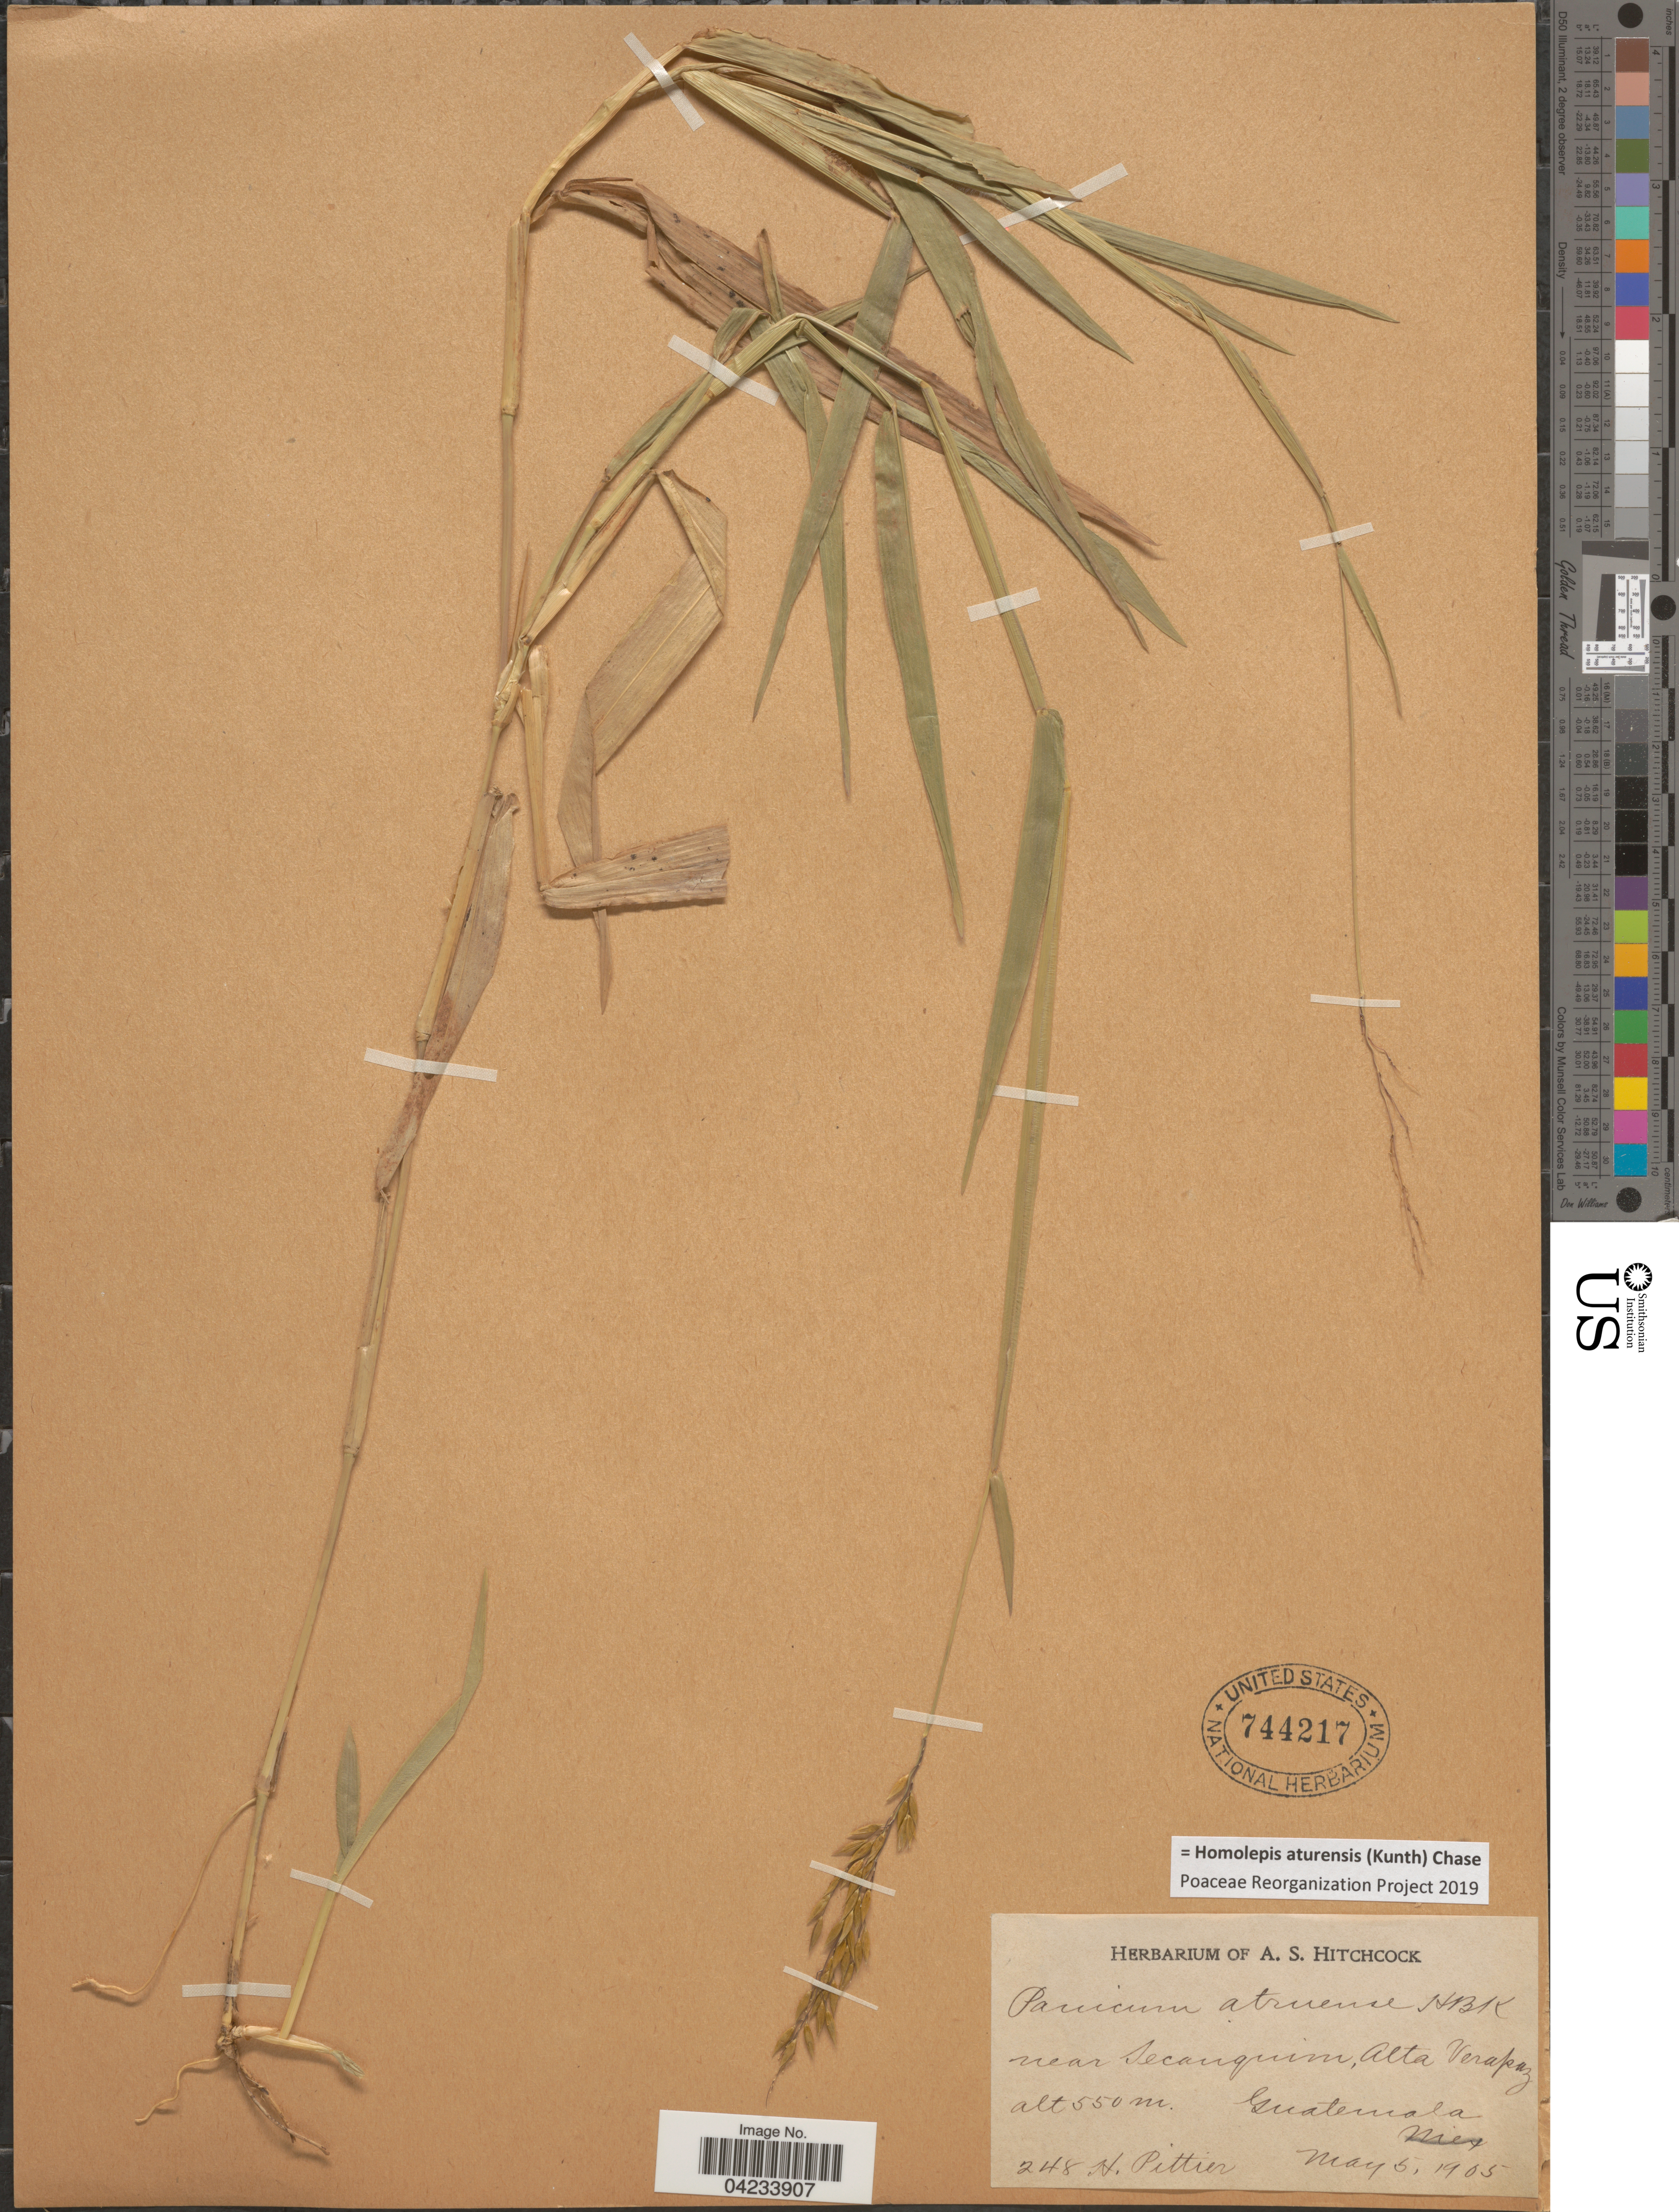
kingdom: Plantae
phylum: Tracheophyta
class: Liliopsida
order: Poales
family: Poaceae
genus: Homolepis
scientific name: Homolepis aturensis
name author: (Kunth) Chase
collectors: H. F. Pittier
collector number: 248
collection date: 1905-05-05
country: Guatemala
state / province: Alta Verapaz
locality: Near Secanquim, Alta Verapaz.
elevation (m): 550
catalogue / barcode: US 744217